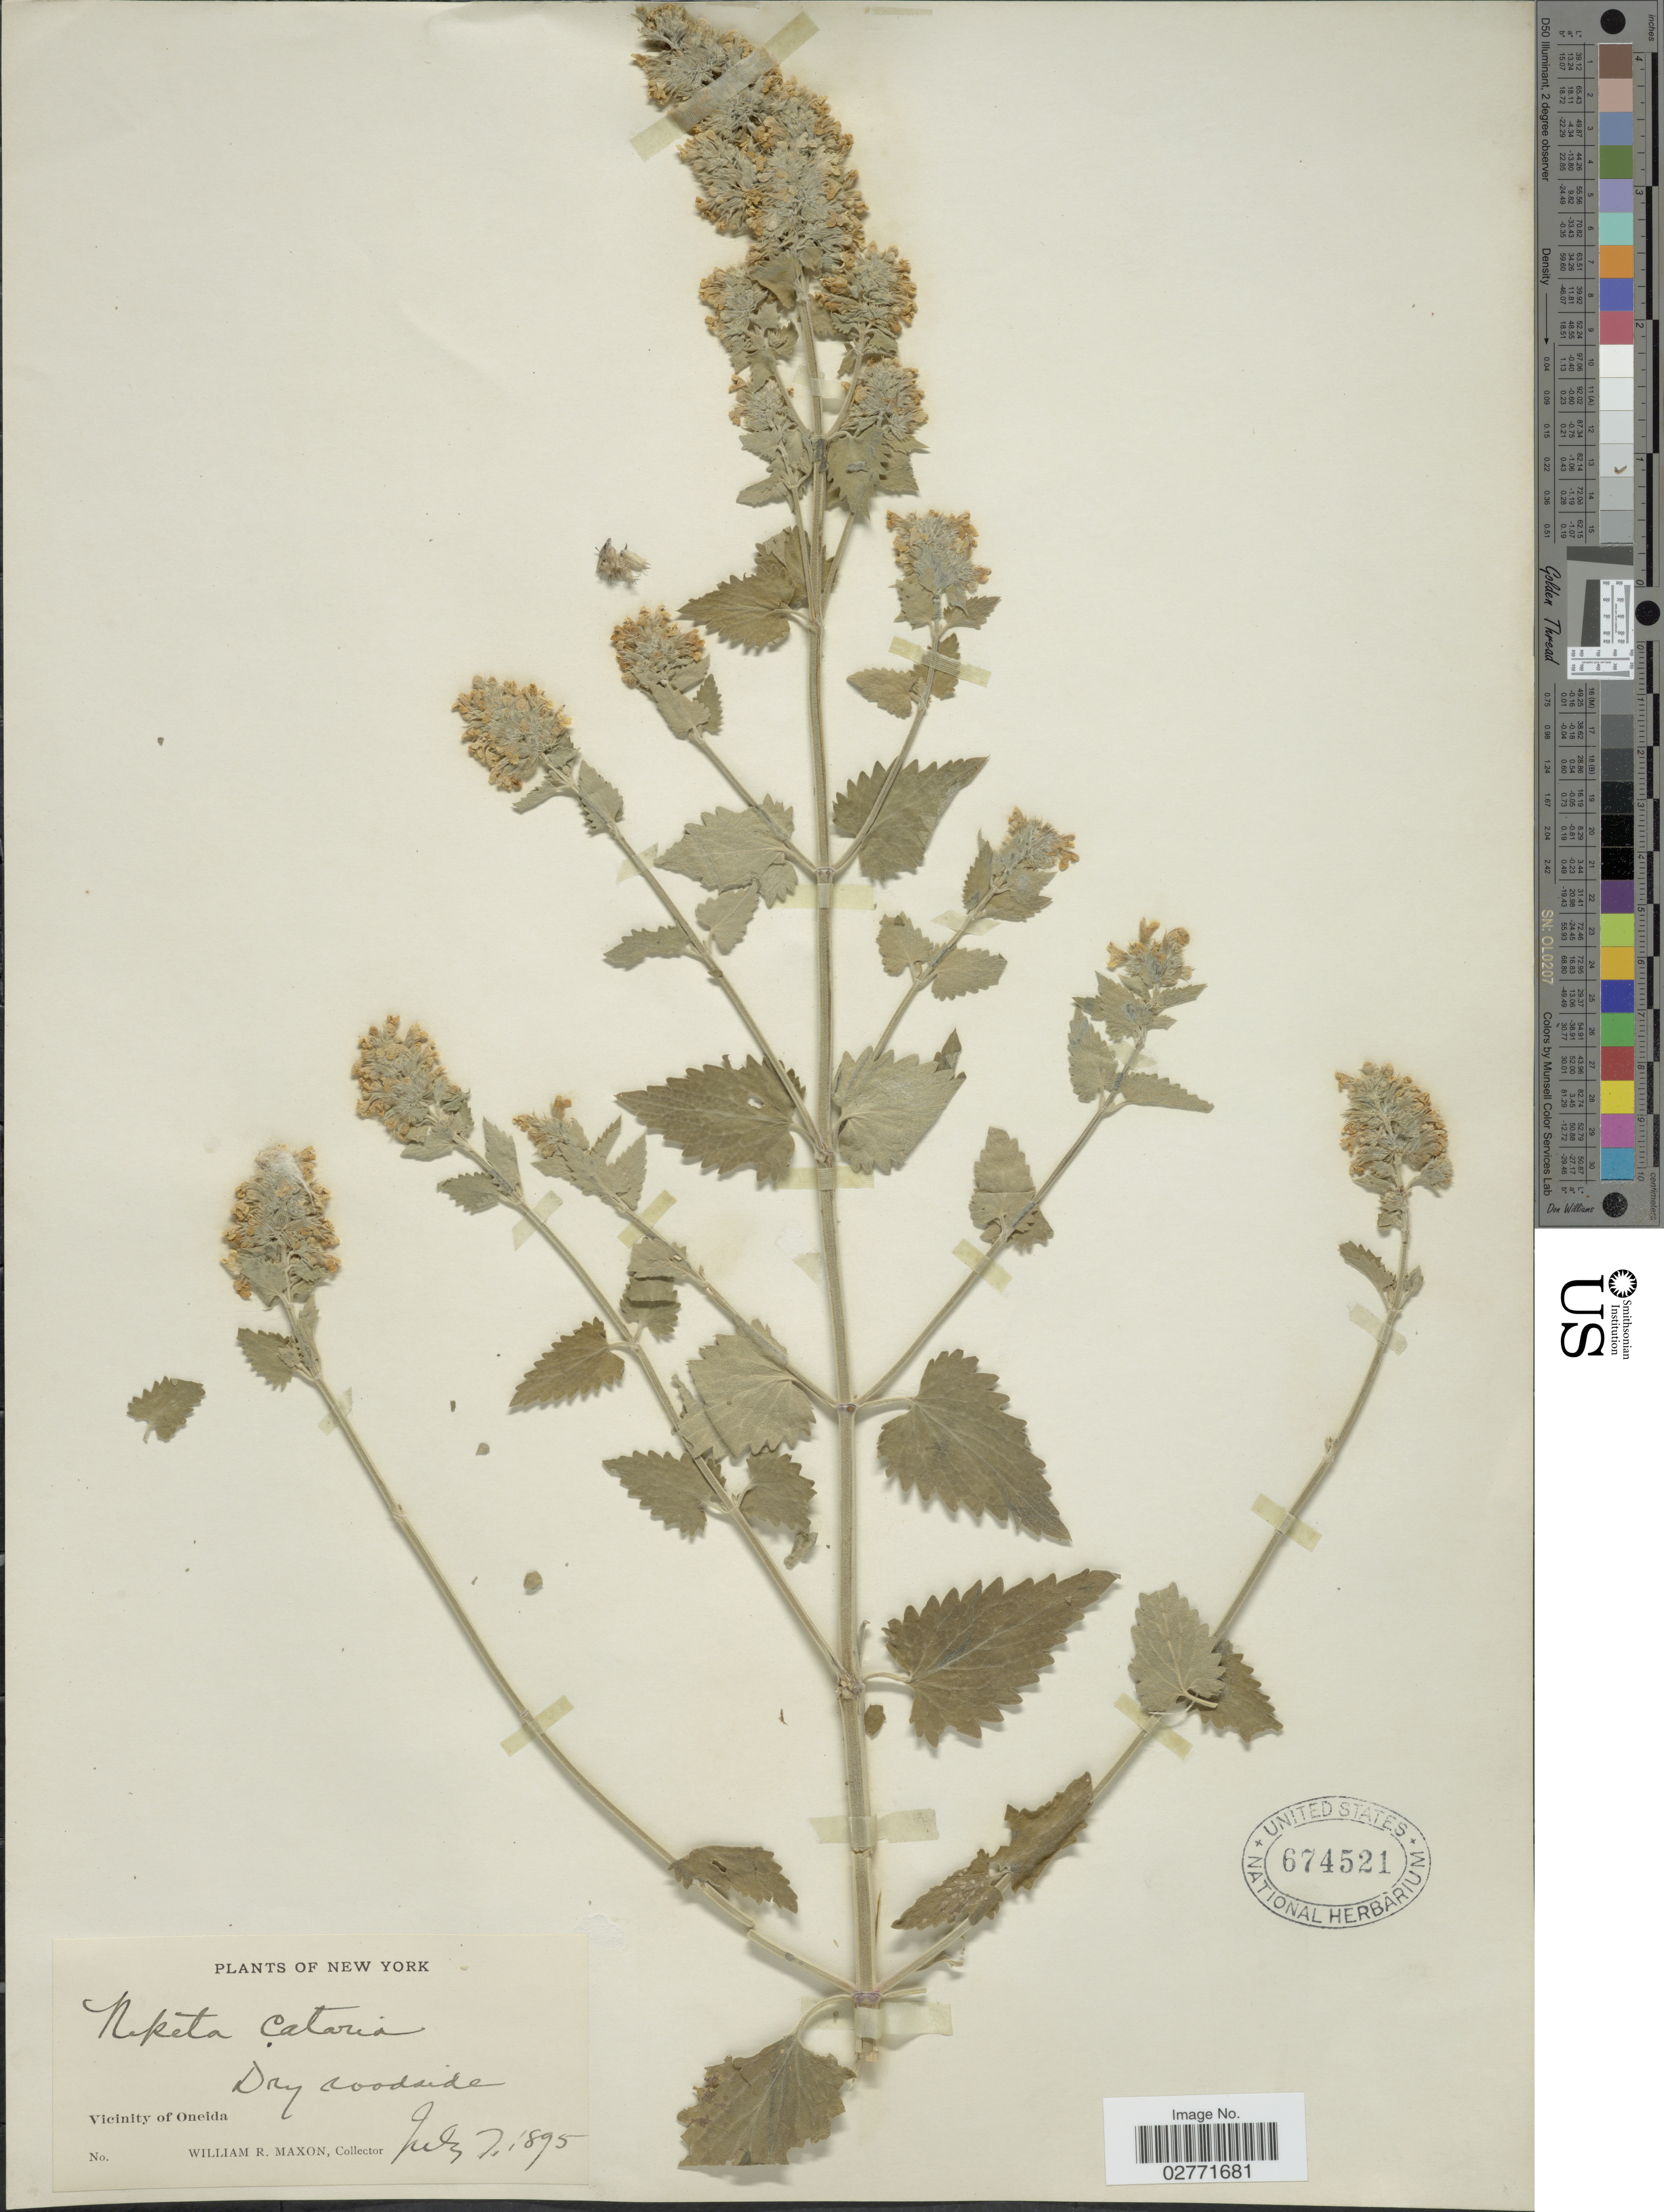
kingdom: Plantae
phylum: Tracheophyta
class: Magnoliopsida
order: Lamiales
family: Lamiaceae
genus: Nepeta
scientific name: Nepeta cataria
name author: L.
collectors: W. R. Maxon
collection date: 1895-07-07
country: United States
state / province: New York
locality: Vicinity of Oneida.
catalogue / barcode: US 674521